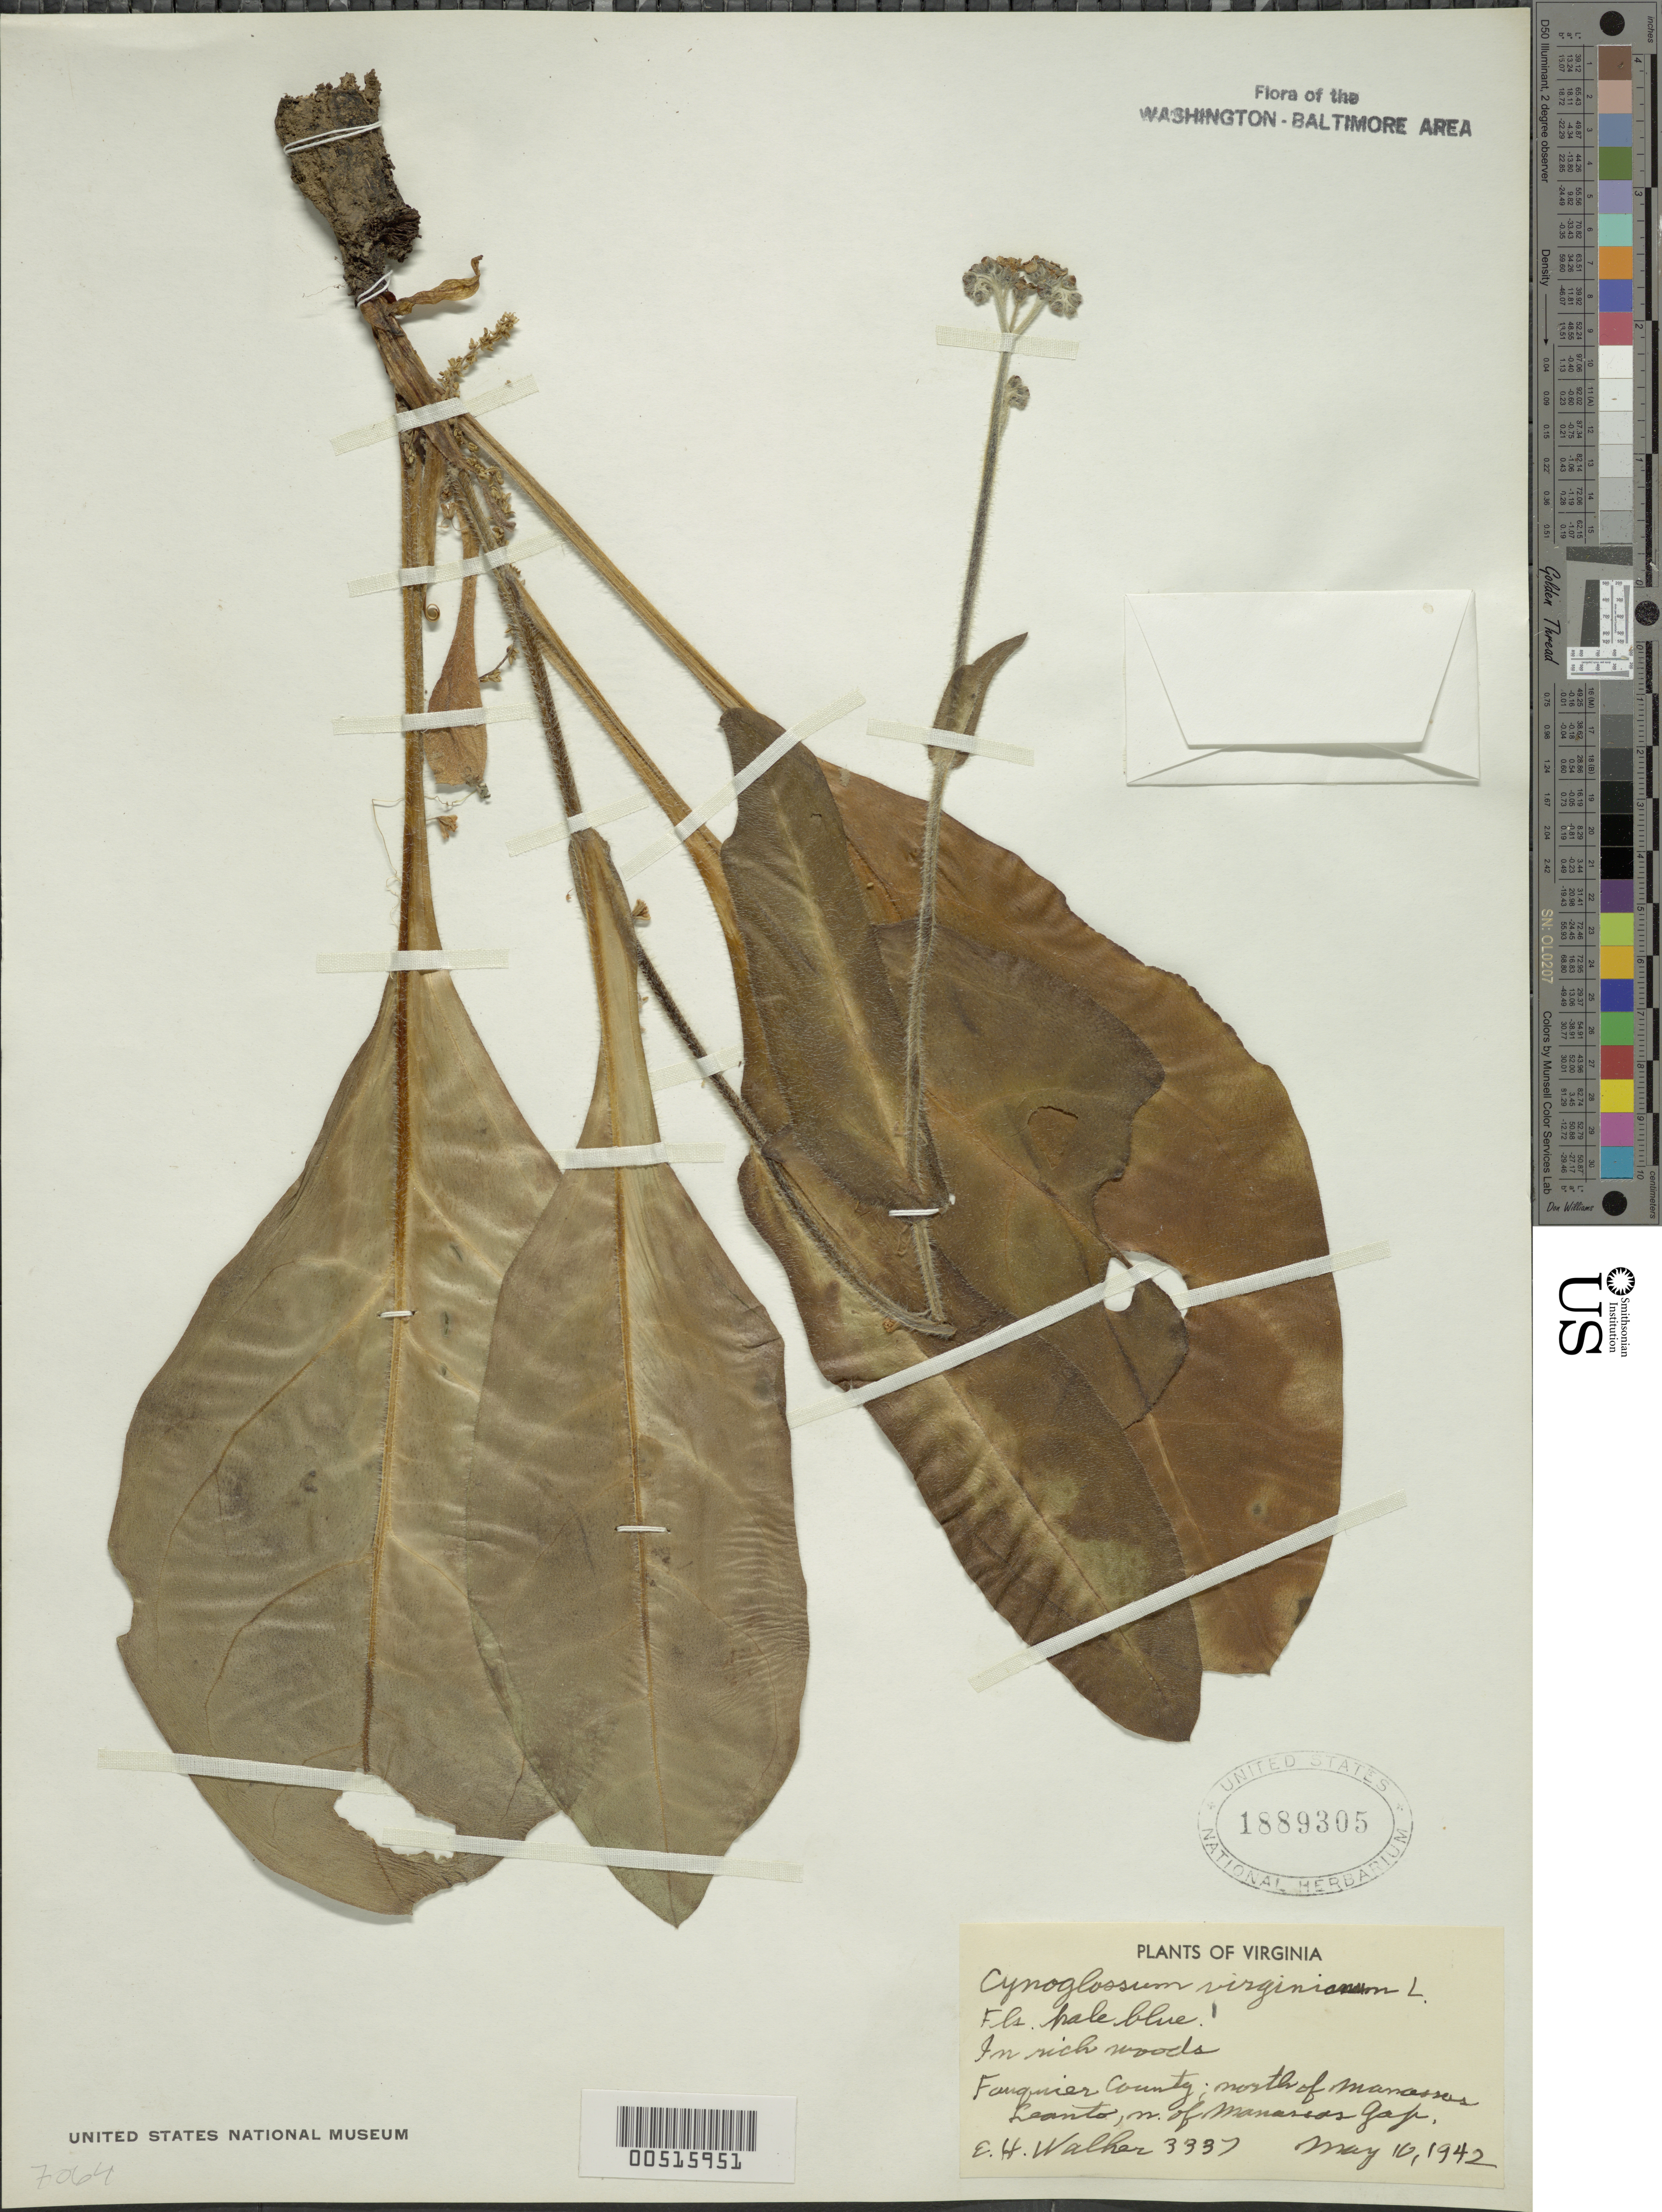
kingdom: Plantae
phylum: Tracheophyta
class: Magnoliopsida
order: Boraginales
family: Boraginaceae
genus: Cynoglossum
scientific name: Cynoglossum virginianum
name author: L.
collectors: E. H. Walker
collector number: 3337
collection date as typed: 10 May 1942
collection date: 1942-05-10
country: United States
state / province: Virginia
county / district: Fauquier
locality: Manassas Gap, N of, N of Manassas leanto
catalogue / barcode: US 1889305